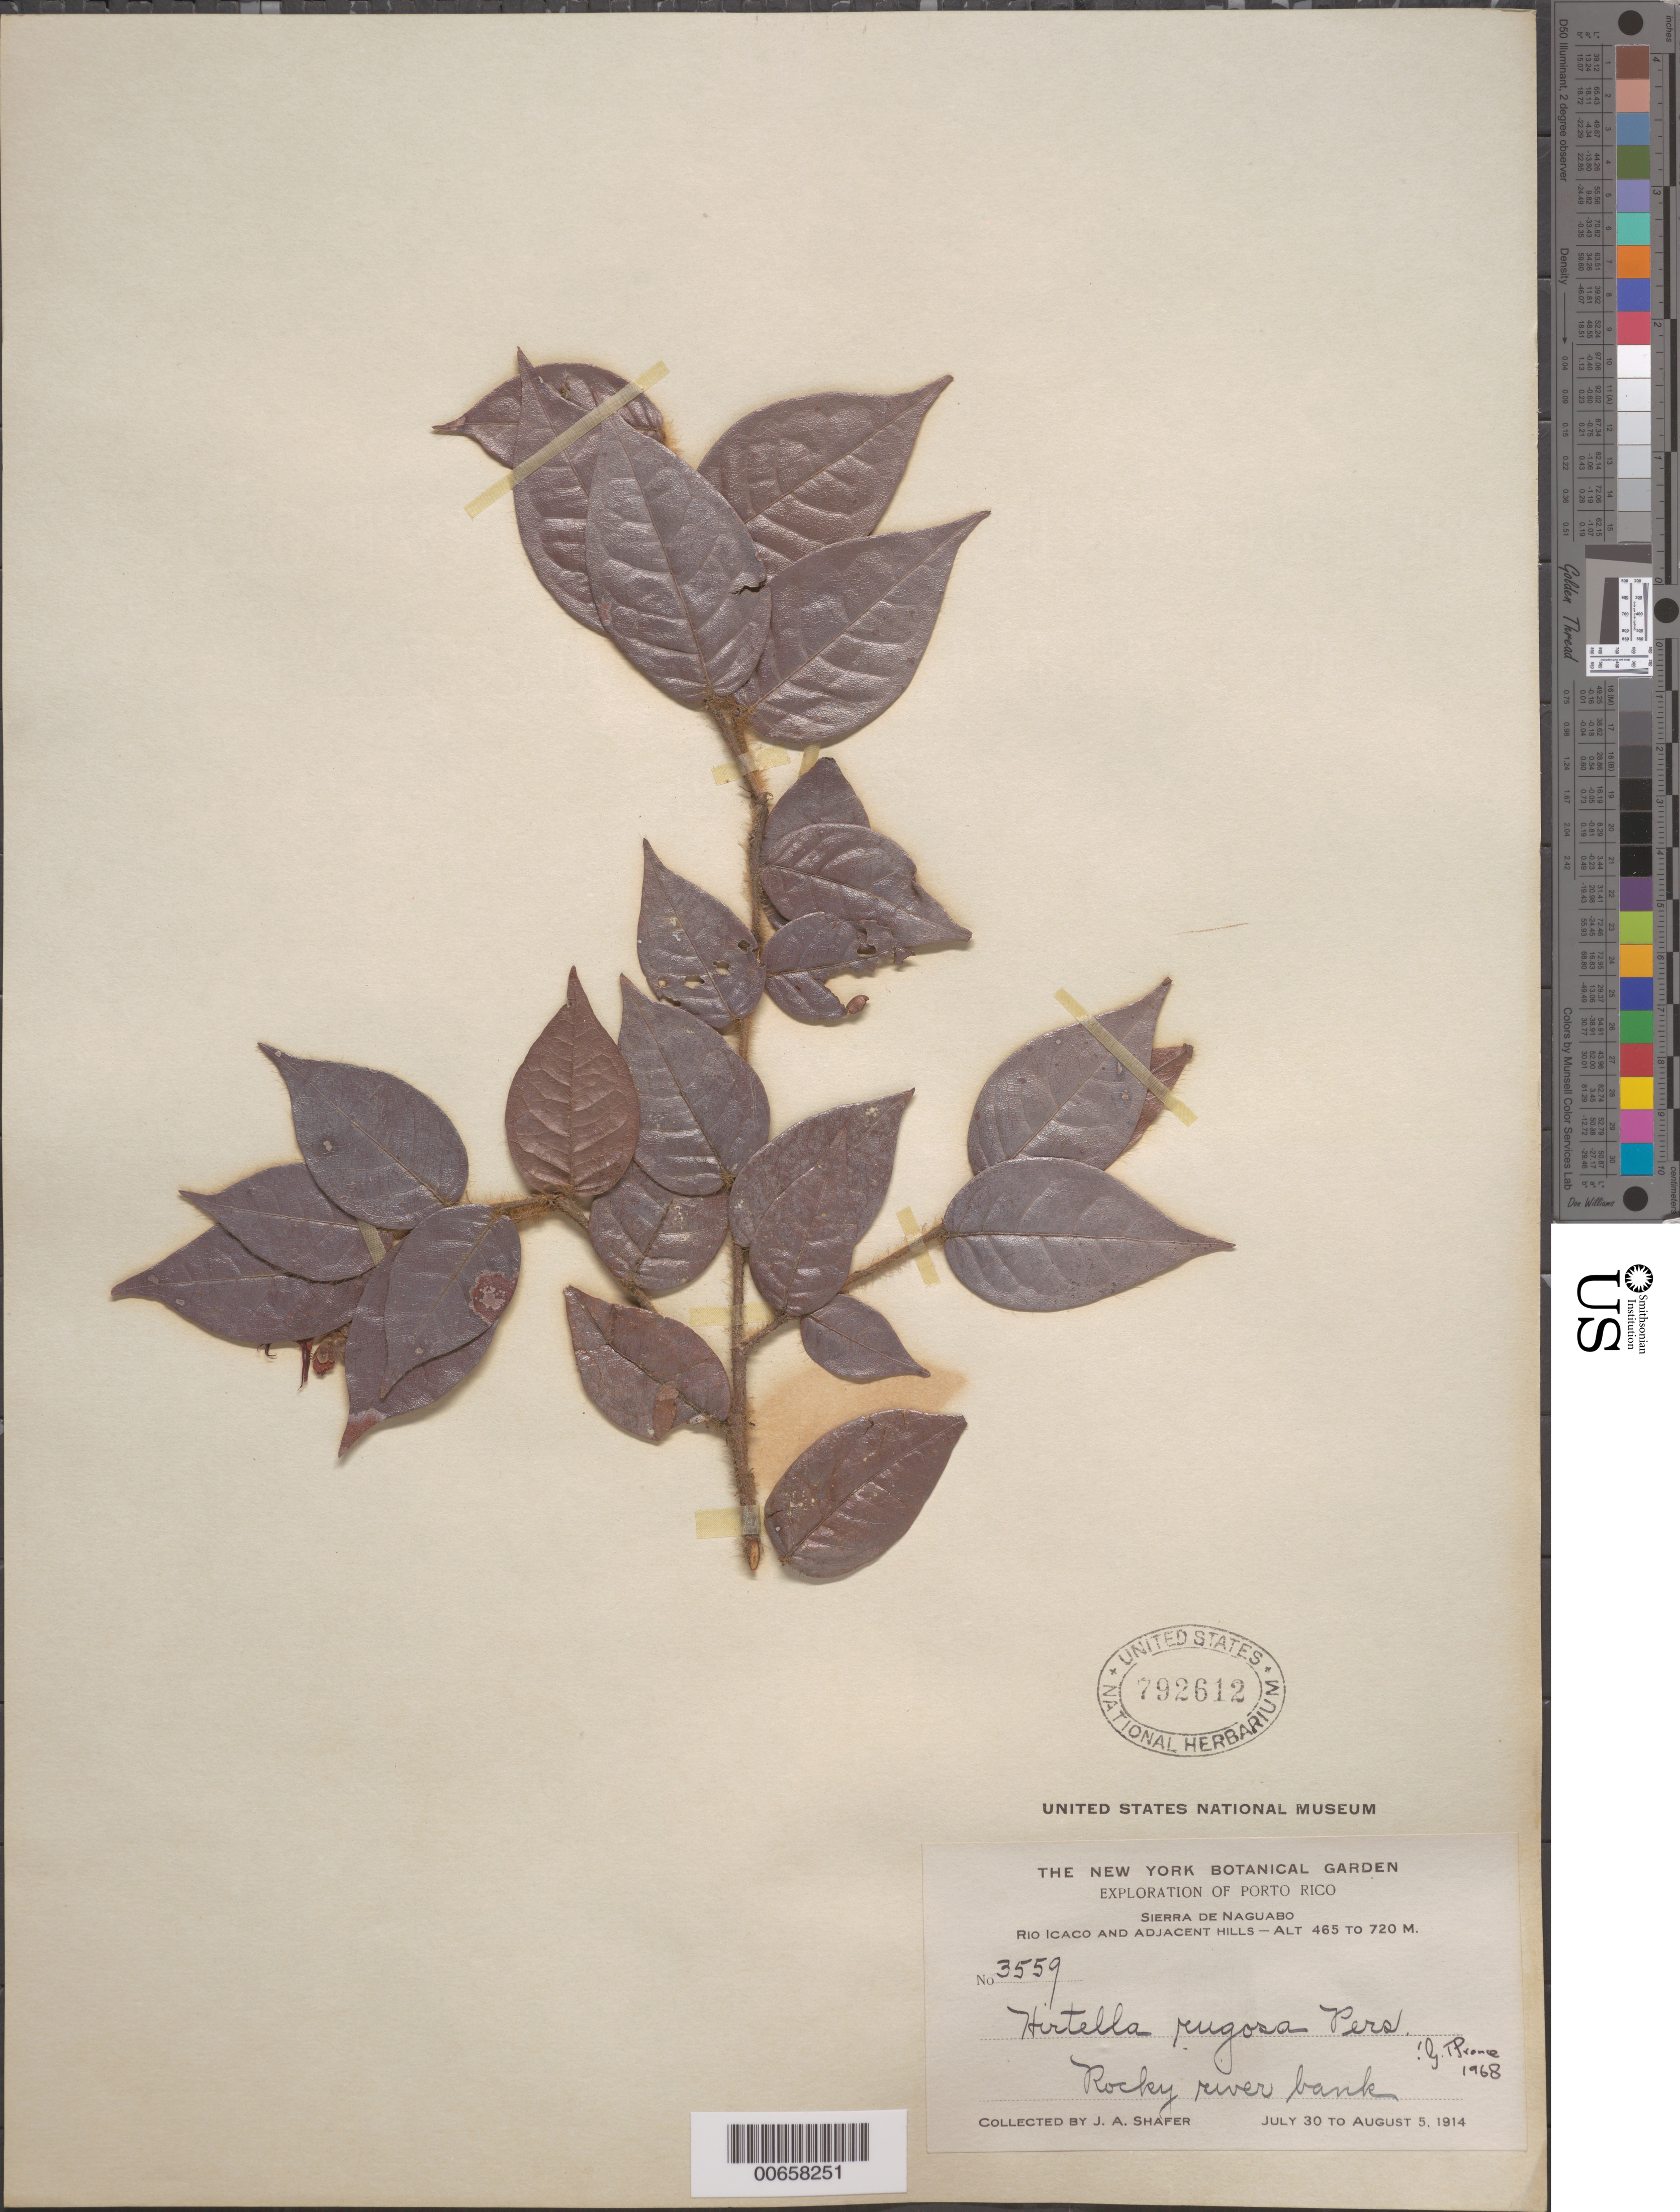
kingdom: Plantae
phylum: Tracheophyta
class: Magnoliopsida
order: Malpighiales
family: Chrysobalanaceae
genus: Hirtella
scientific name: Hirtella rugosa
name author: Thuill. ex Pers.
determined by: Prance, G. T.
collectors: J. A. Shafer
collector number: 3559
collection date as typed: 30 Jul 1914 to 05 Aug 1914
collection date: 1914-07-30/1914-08-05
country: Puerto Rico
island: Greater Antilles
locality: Sierra de Naguabo, Rio Icaco and Adjacent hills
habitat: Rocky river bank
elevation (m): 465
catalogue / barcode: US 792612